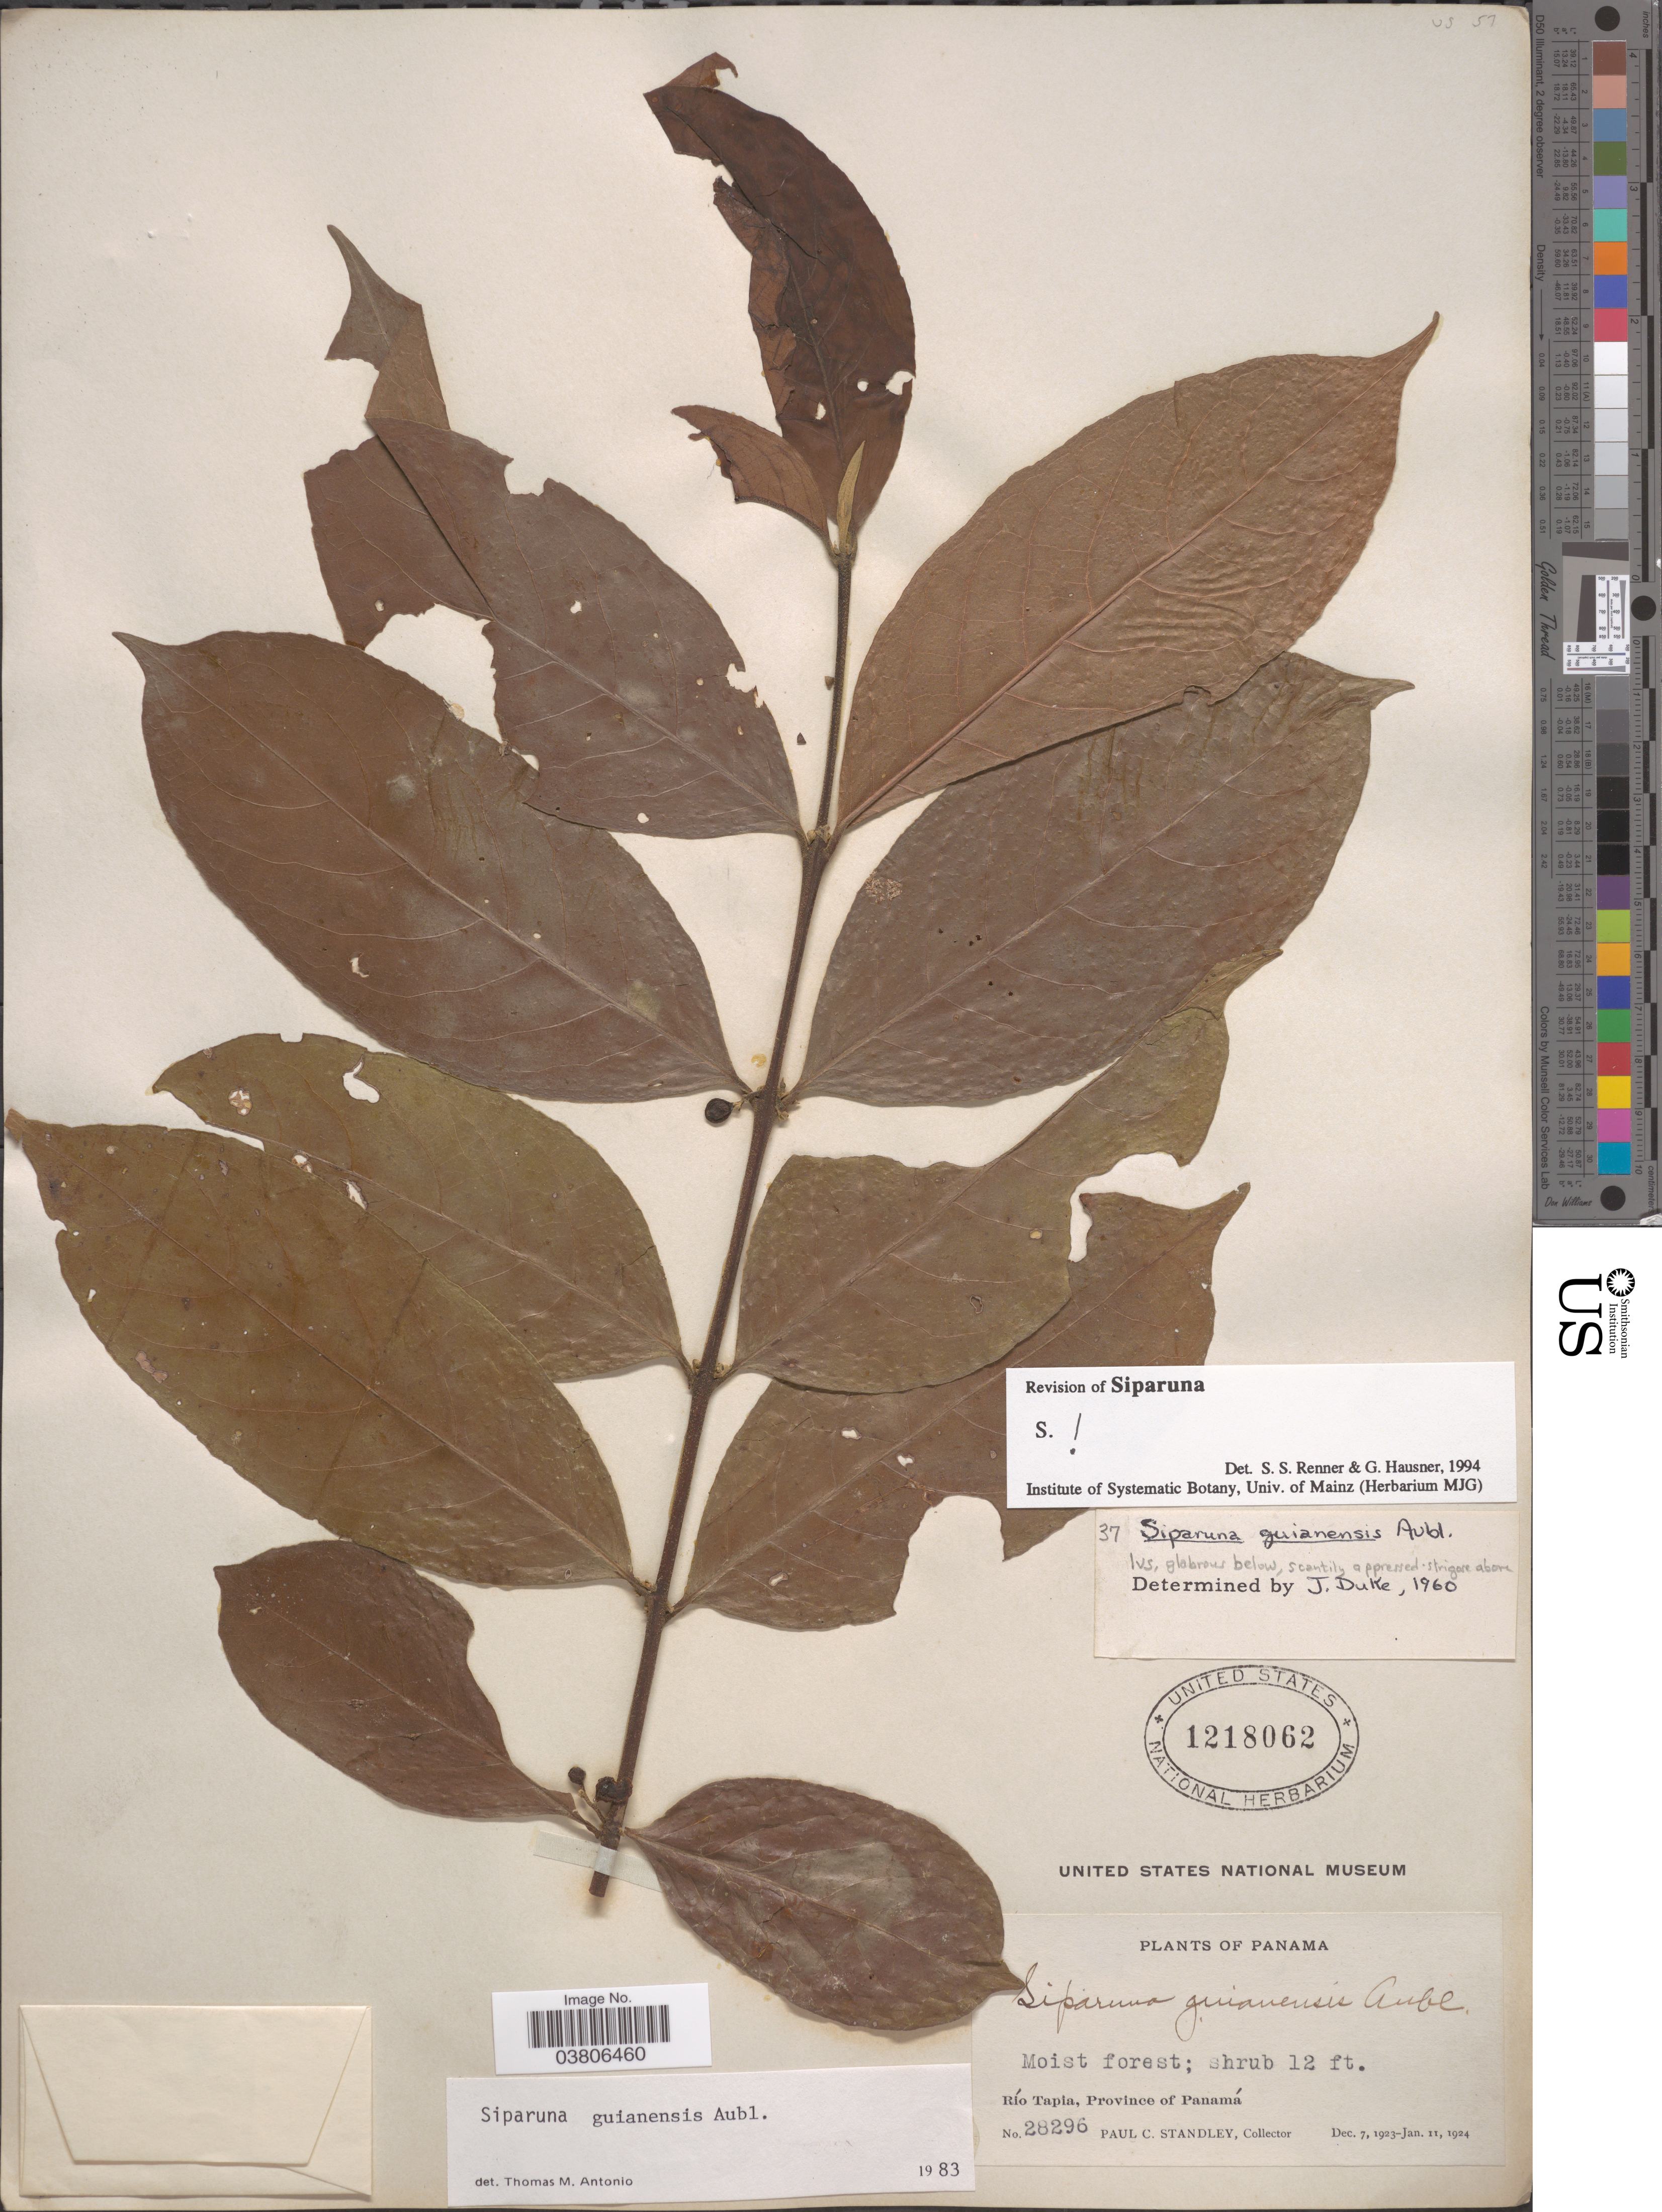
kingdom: Plantae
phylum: Tracheophyta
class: Magnoliopsida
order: Laurales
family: Siparunaceae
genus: Siparuna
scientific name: Siparuna guianensis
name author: Aubl.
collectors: P. C. Standley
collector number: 28296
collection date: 1923-12-07/1924-01-11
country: Panama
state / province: Panamá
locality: Río Tapia.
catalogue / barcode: US 1218062